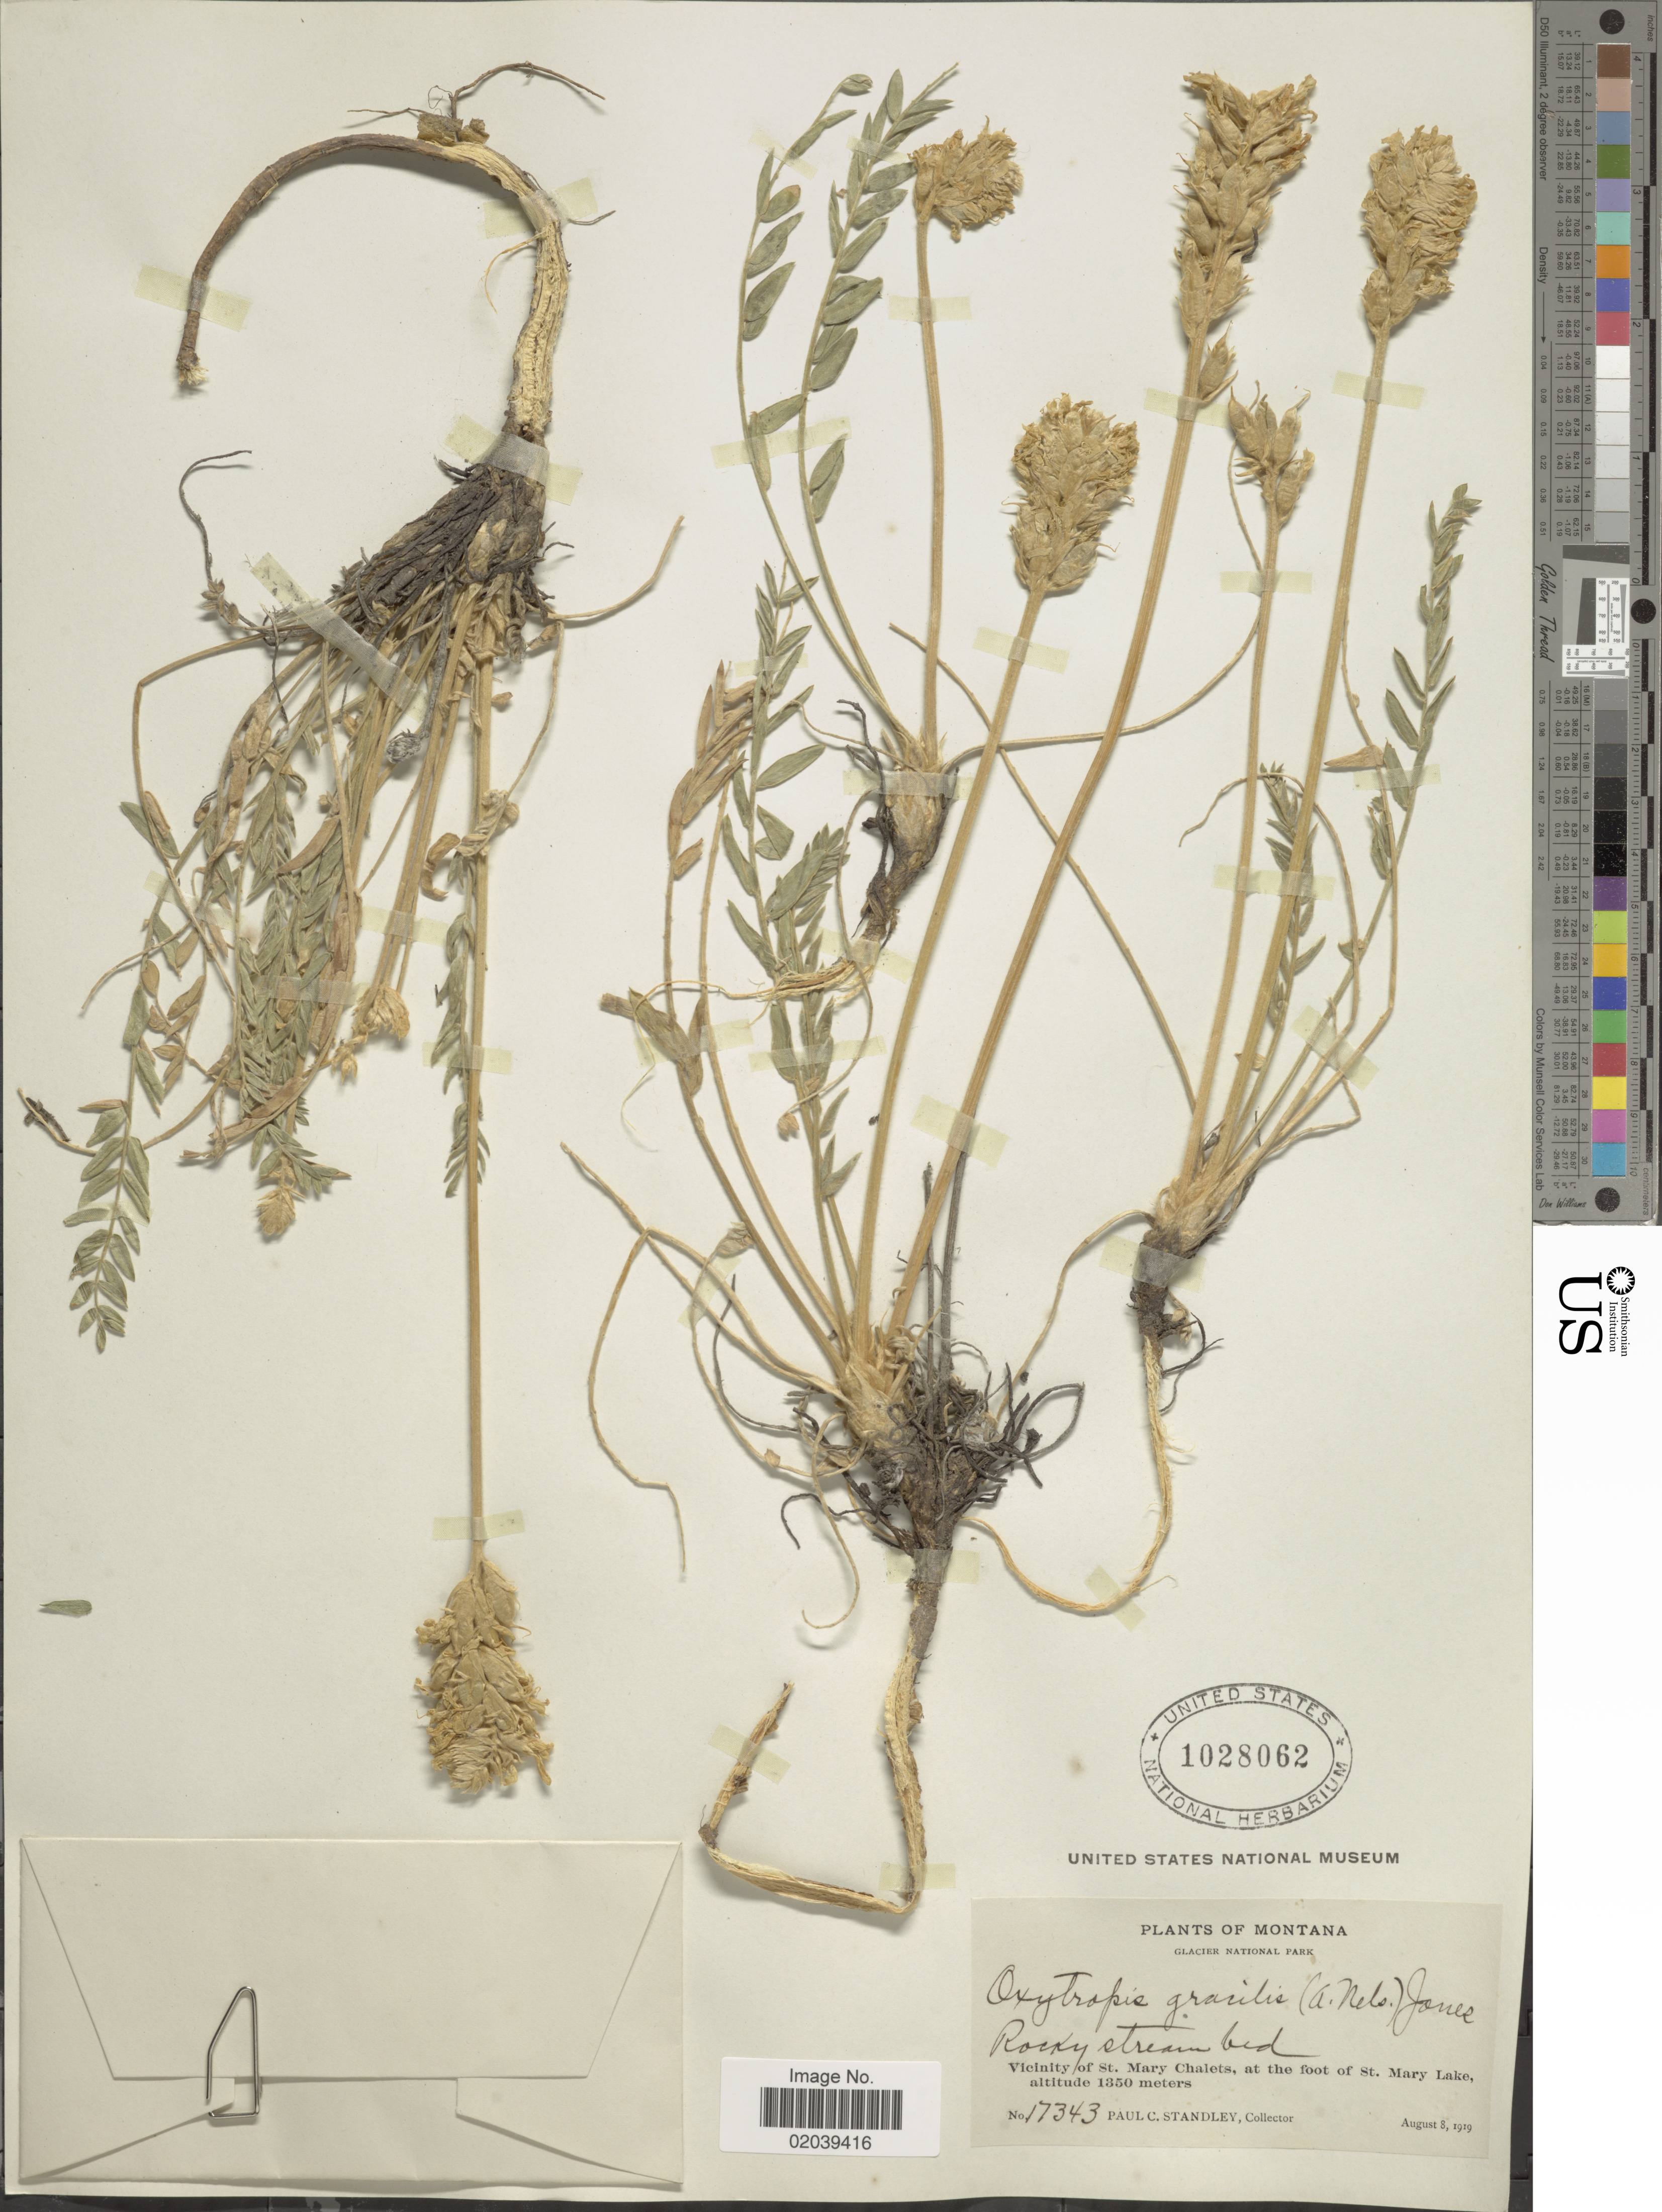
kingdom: Plantae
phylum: Tracheophyta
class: Magnoliopsida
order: Fabales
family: Fabaceae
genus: Oxytropis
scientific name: Oxytropis campestris var. gracilis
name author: (A. Nelson) Barneby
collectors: P. C. Standley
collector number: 17343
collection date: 1919-08-08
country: United States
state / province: Montana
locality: Glacier National Park. Vicinity of St. Mary Chalets, at the foot of St. Mary Lake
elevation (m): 1350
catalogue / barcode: US 1028062